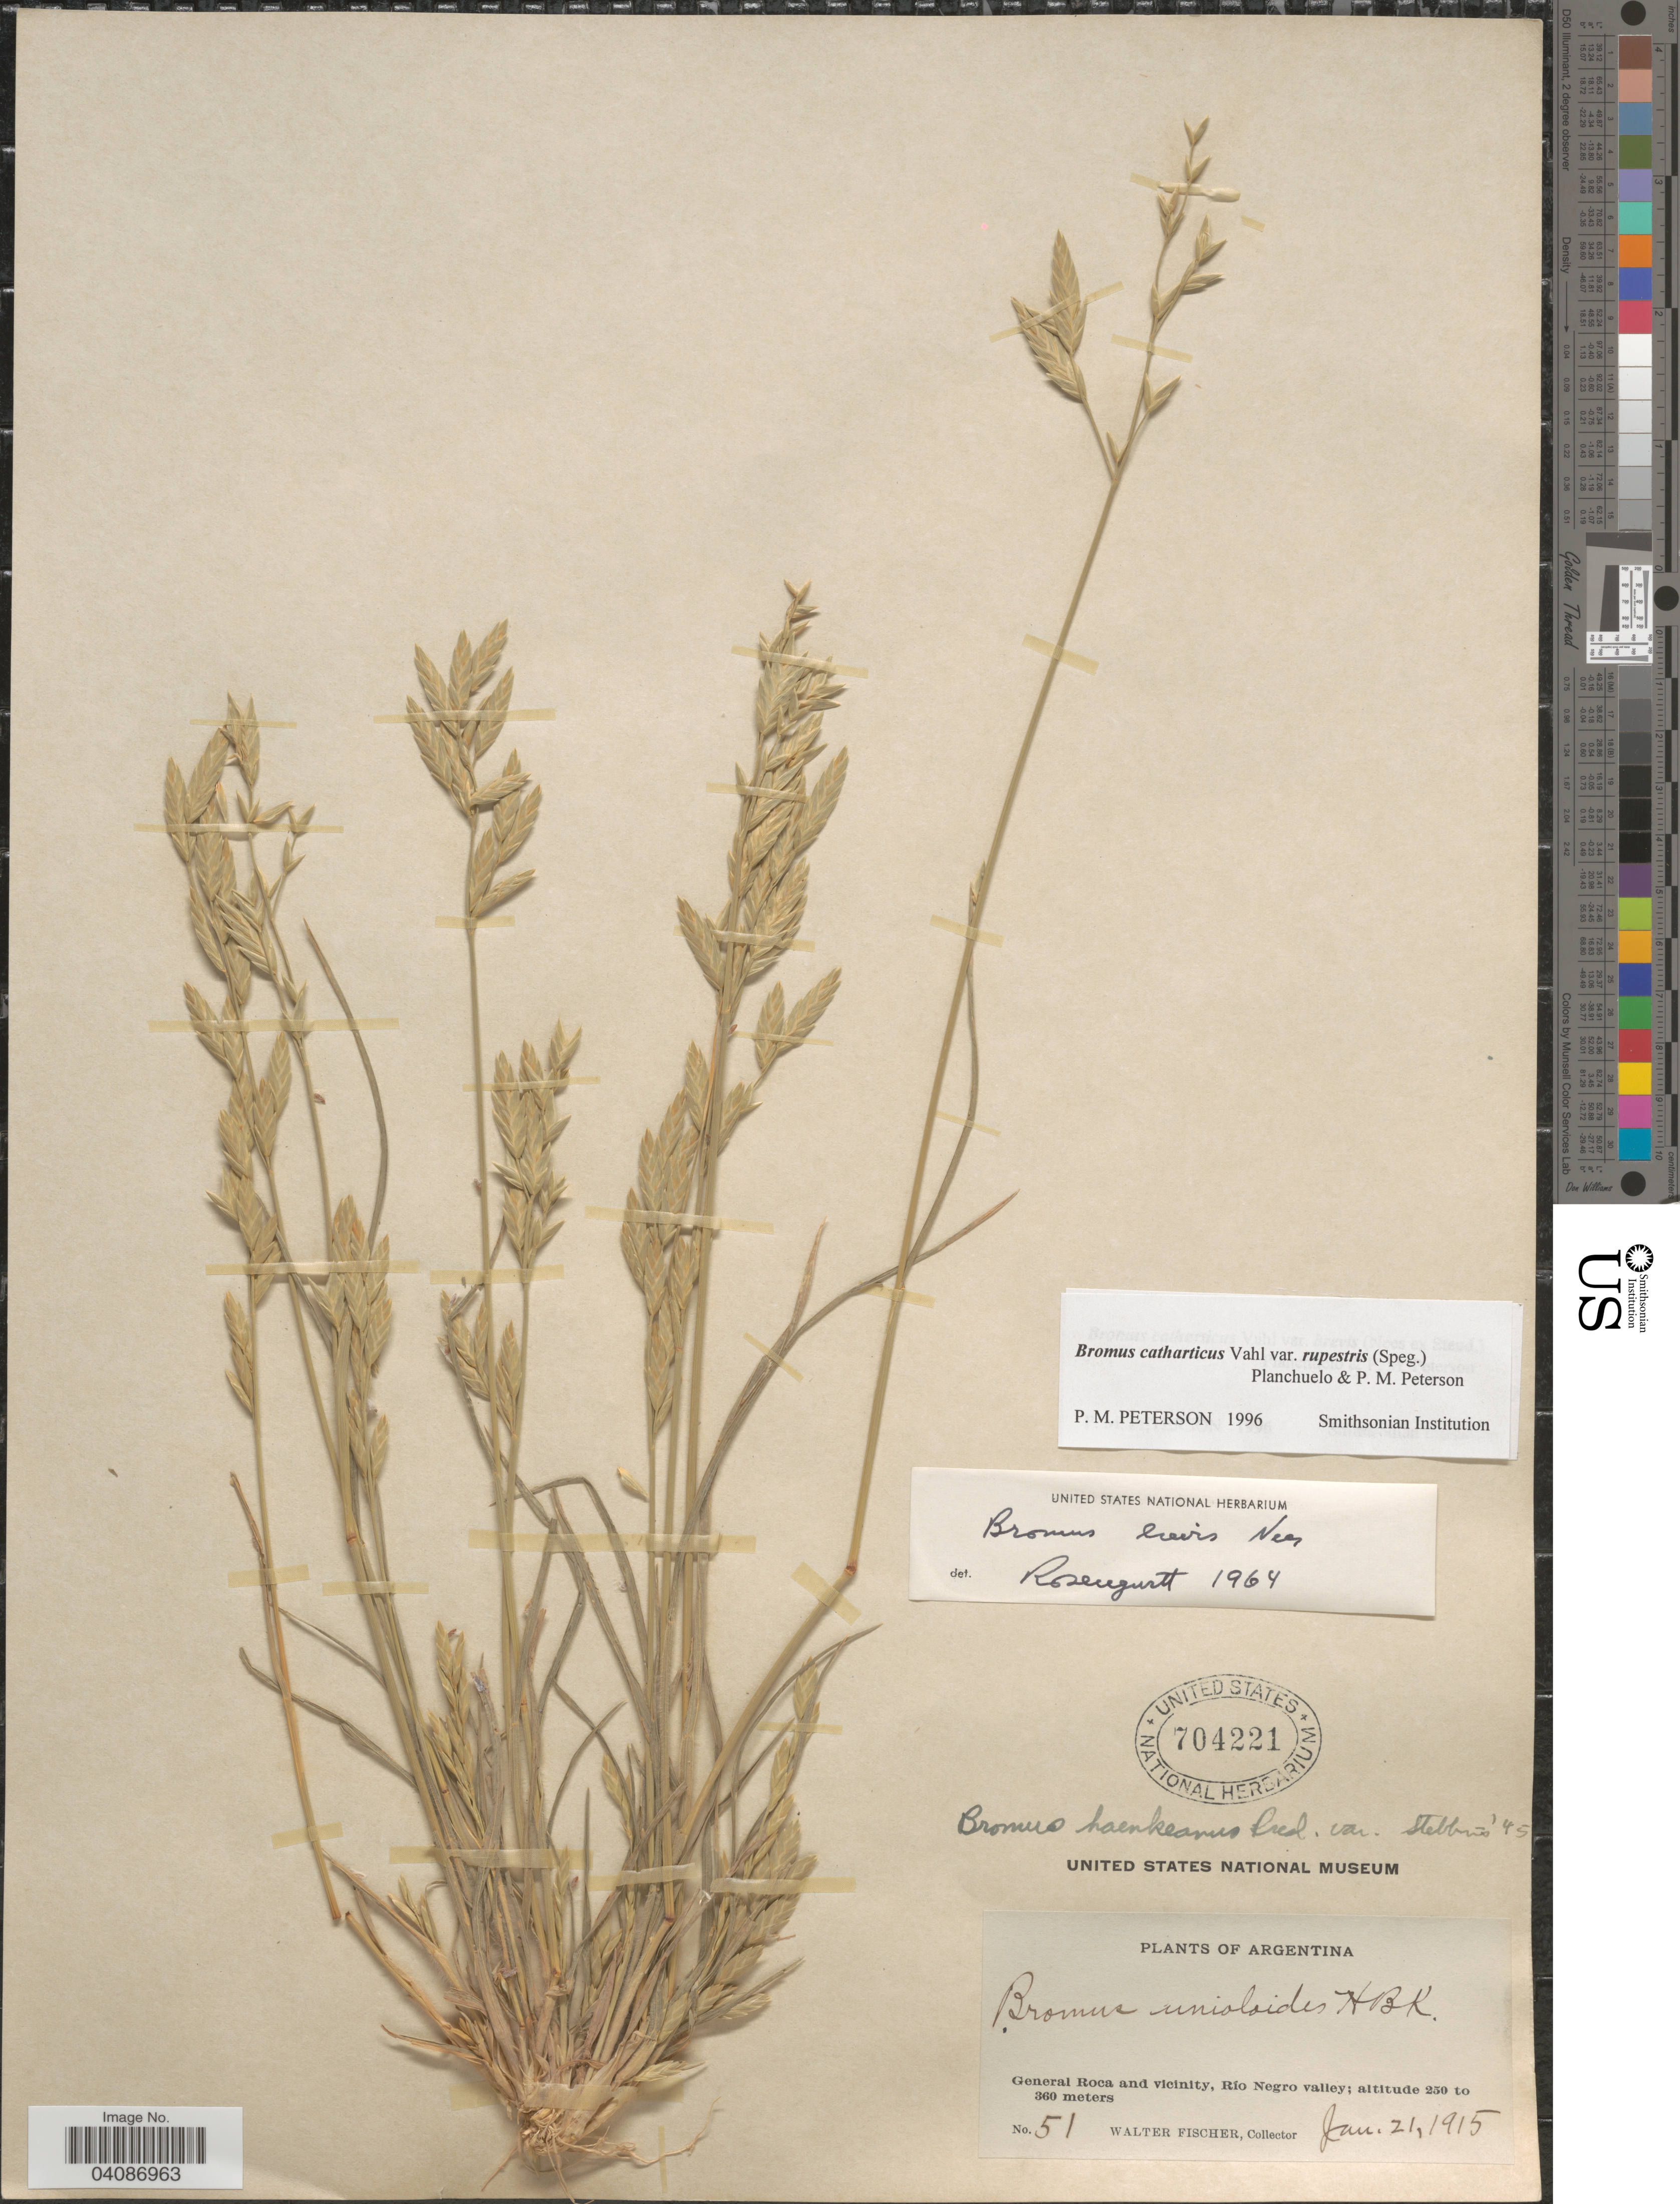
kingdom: Plantae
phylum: Tracheophyta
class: Liliopsida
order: Poales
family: Poaceae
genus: Bromus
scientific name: Bromus cebadilla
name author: Steud.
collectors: W. Fischer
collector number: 51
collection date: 1915-01-21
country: Argentina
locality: General Roca and vicinity, Río Negro valley.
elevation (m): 250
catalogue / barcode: US 704221